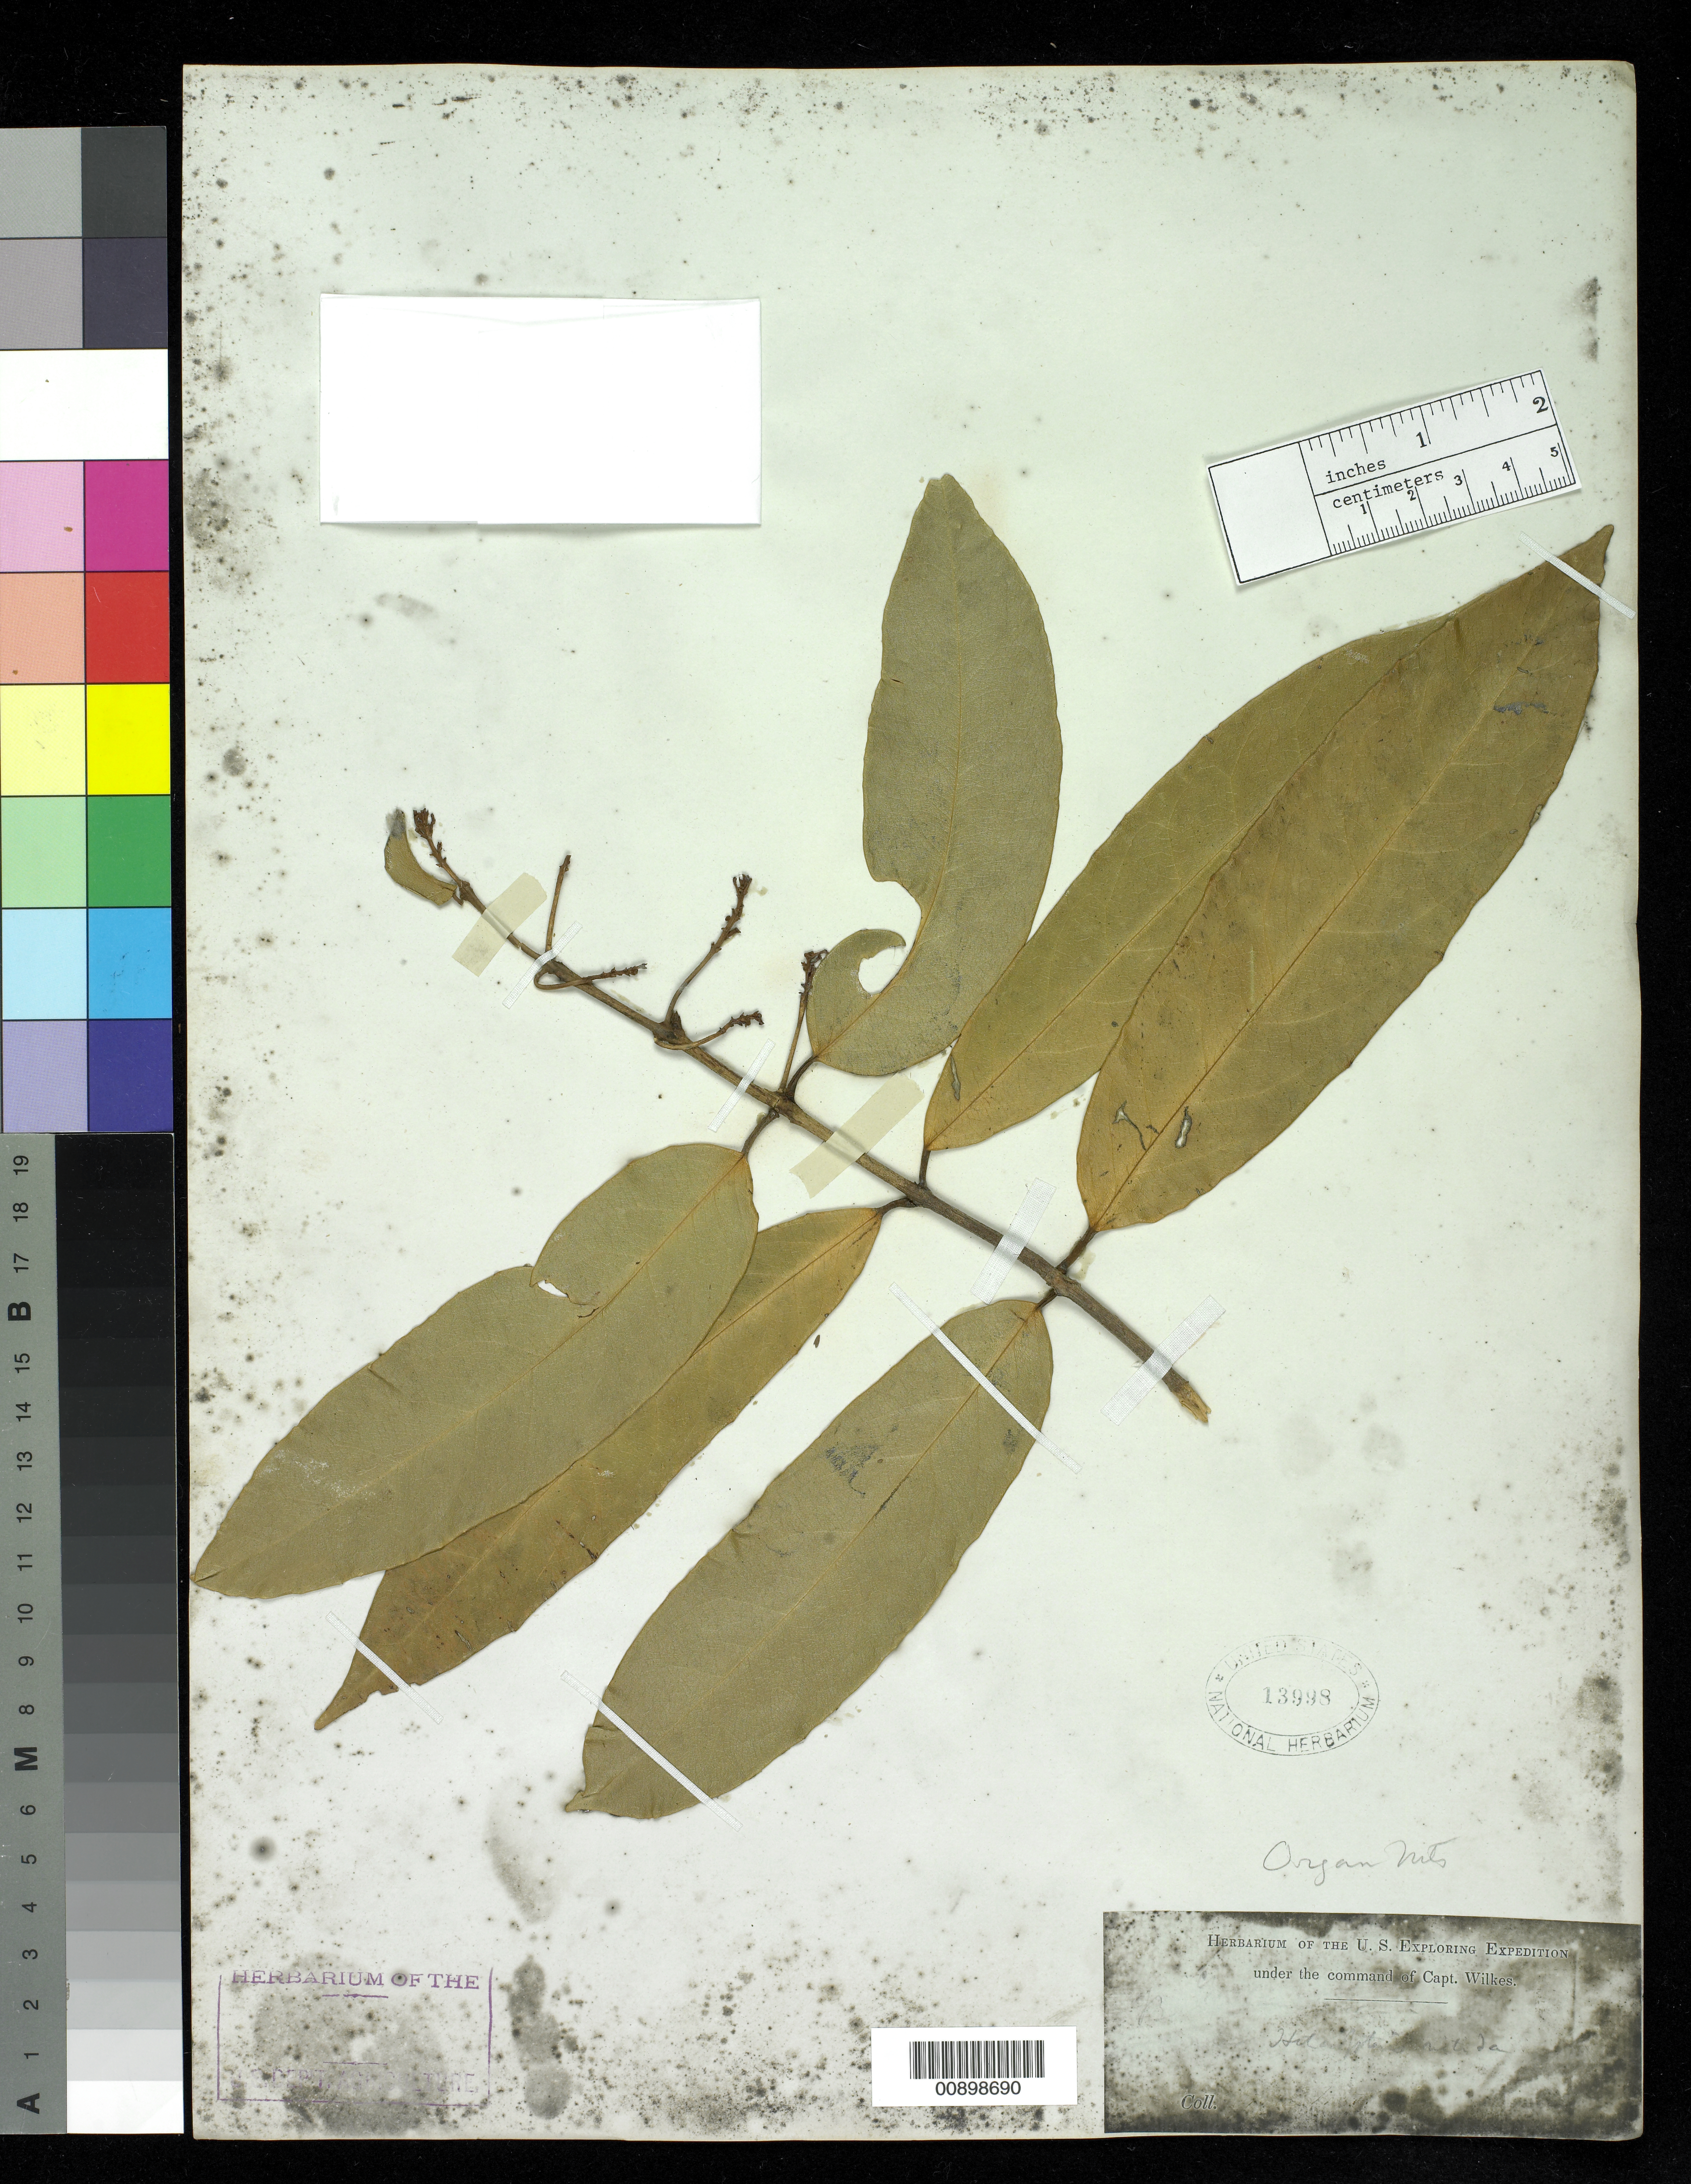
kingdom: Plantae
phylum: Tracheophyta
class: Magnoliopsida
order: Malpighiales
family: Malpighiaceae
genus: Heteropterys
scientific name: Heteropterys nitida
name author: DC.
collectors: Wilkes Explor. Exped.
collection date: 1838/1842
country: Brazil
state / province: Rio de Janeiro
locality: Organ Mountains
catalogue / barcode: US 13998